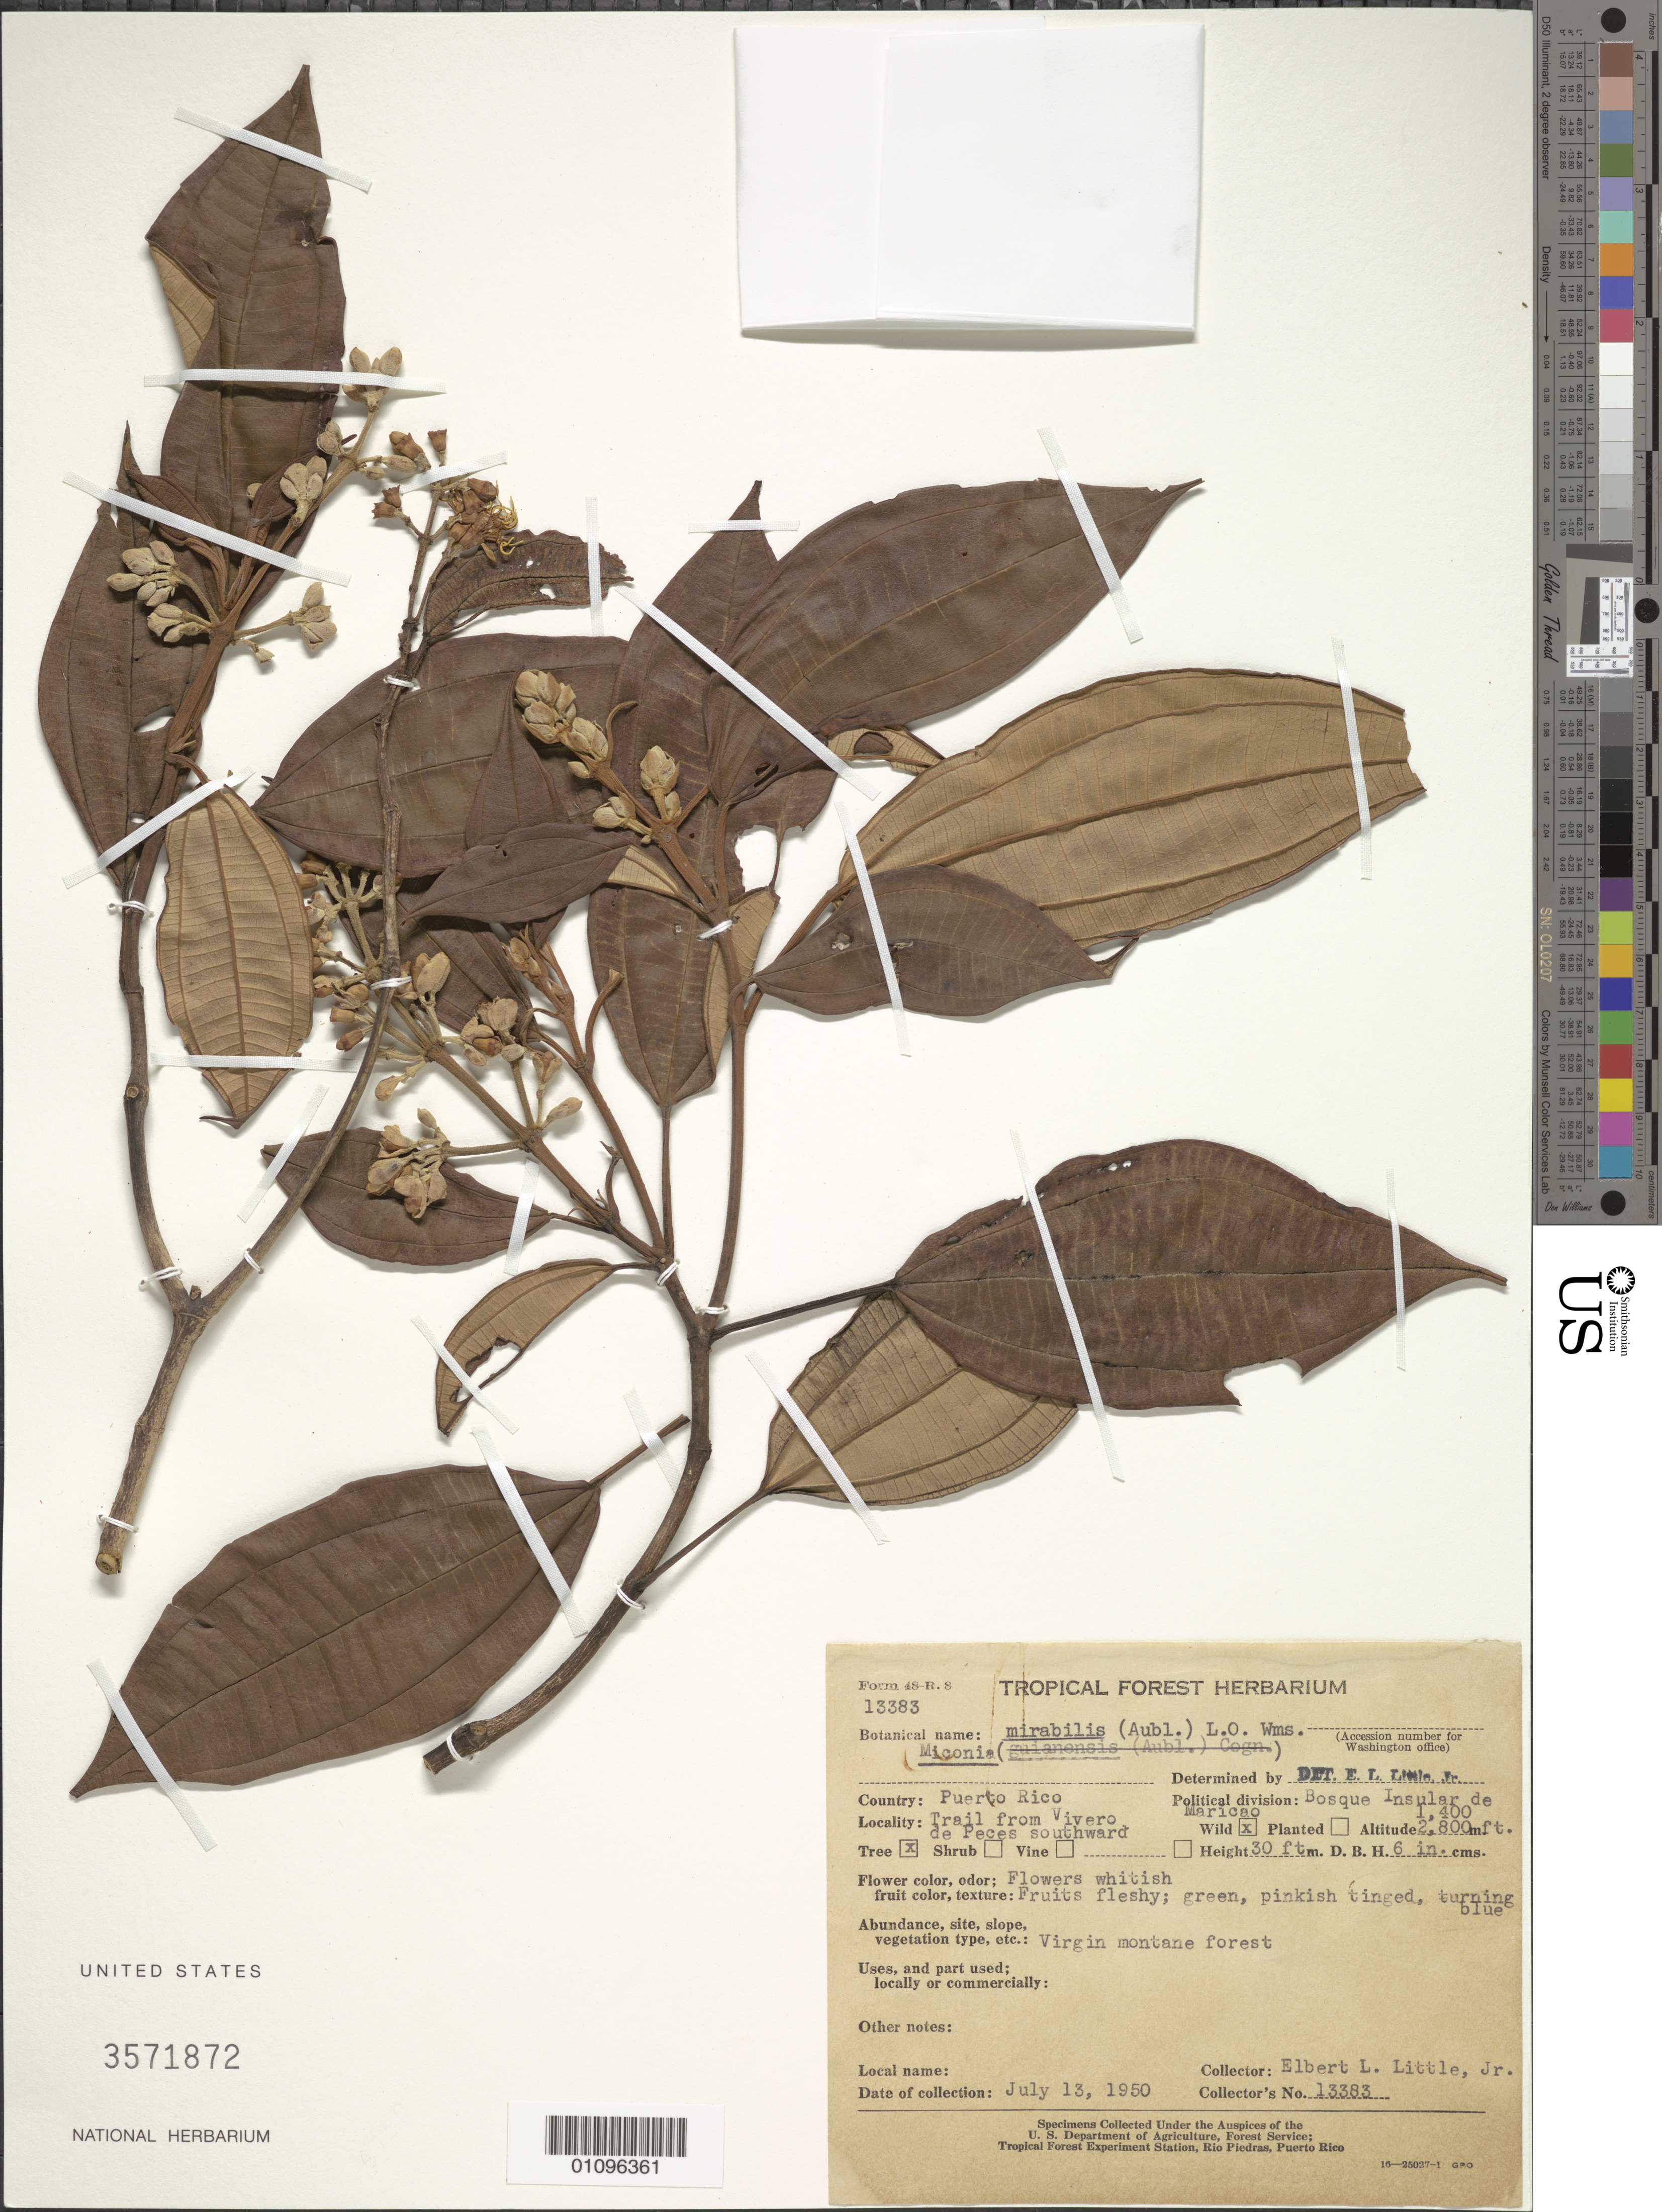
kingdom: Plantae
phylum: Tracheophyta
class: Magnoliopsida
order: Myrtales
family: Melastomataceae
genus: Miconia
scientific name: Miconia mirabilis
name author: (Aubl.) L.O. Williams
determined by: Little, Elbert L., Jr., (FSSR), United States Department of Agriculture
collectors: E. L. Little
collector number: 13383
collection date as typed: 13 Jul 1950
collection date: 1950-07-13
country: Puerto Rico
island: Puerto Rico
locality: Bosque Insular de Maricao, trail from Vivero de Peces southward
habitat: Virgin montane forest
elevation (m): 427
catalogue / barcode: US 3571872